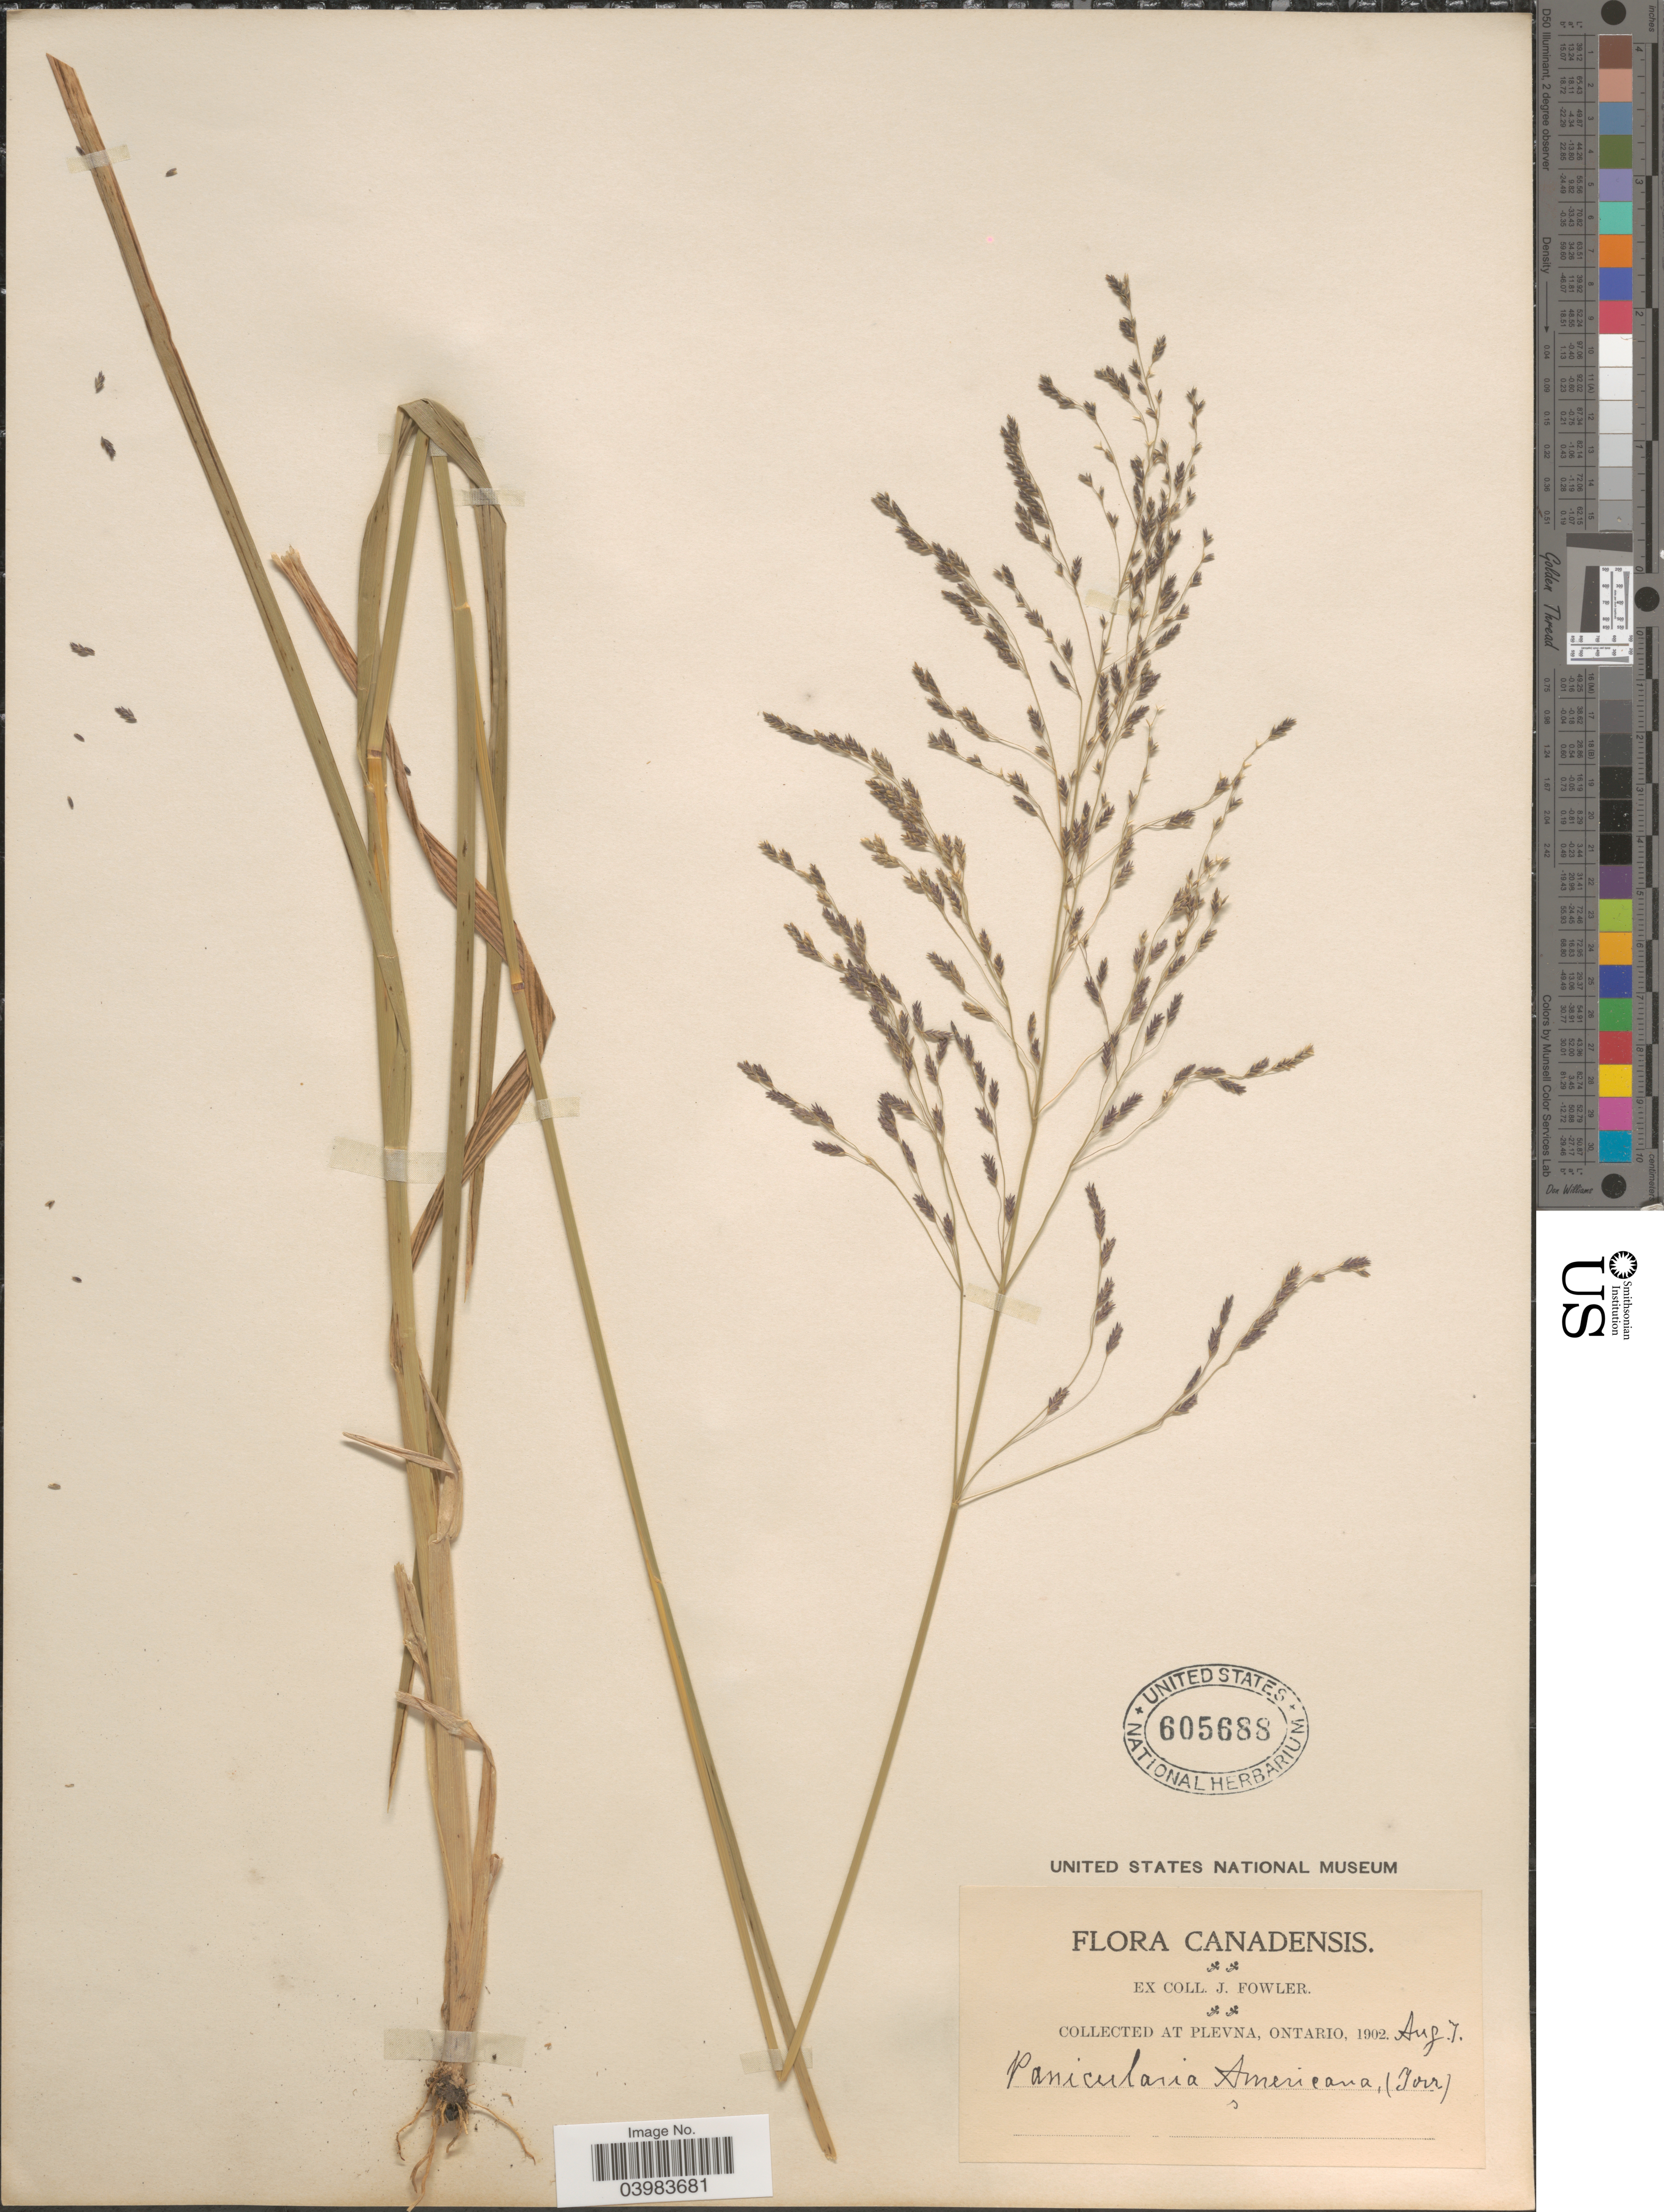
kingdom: Plantae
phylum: Tracheophyta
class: Liliopsida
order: Poales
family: Poaceae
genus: Glyceria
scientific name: Glyceria grandis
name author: S. Watson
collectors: J. Fowler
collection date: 1902-08-07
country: Canada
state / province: Ontario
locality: At Plevna.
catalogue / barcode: US 605688